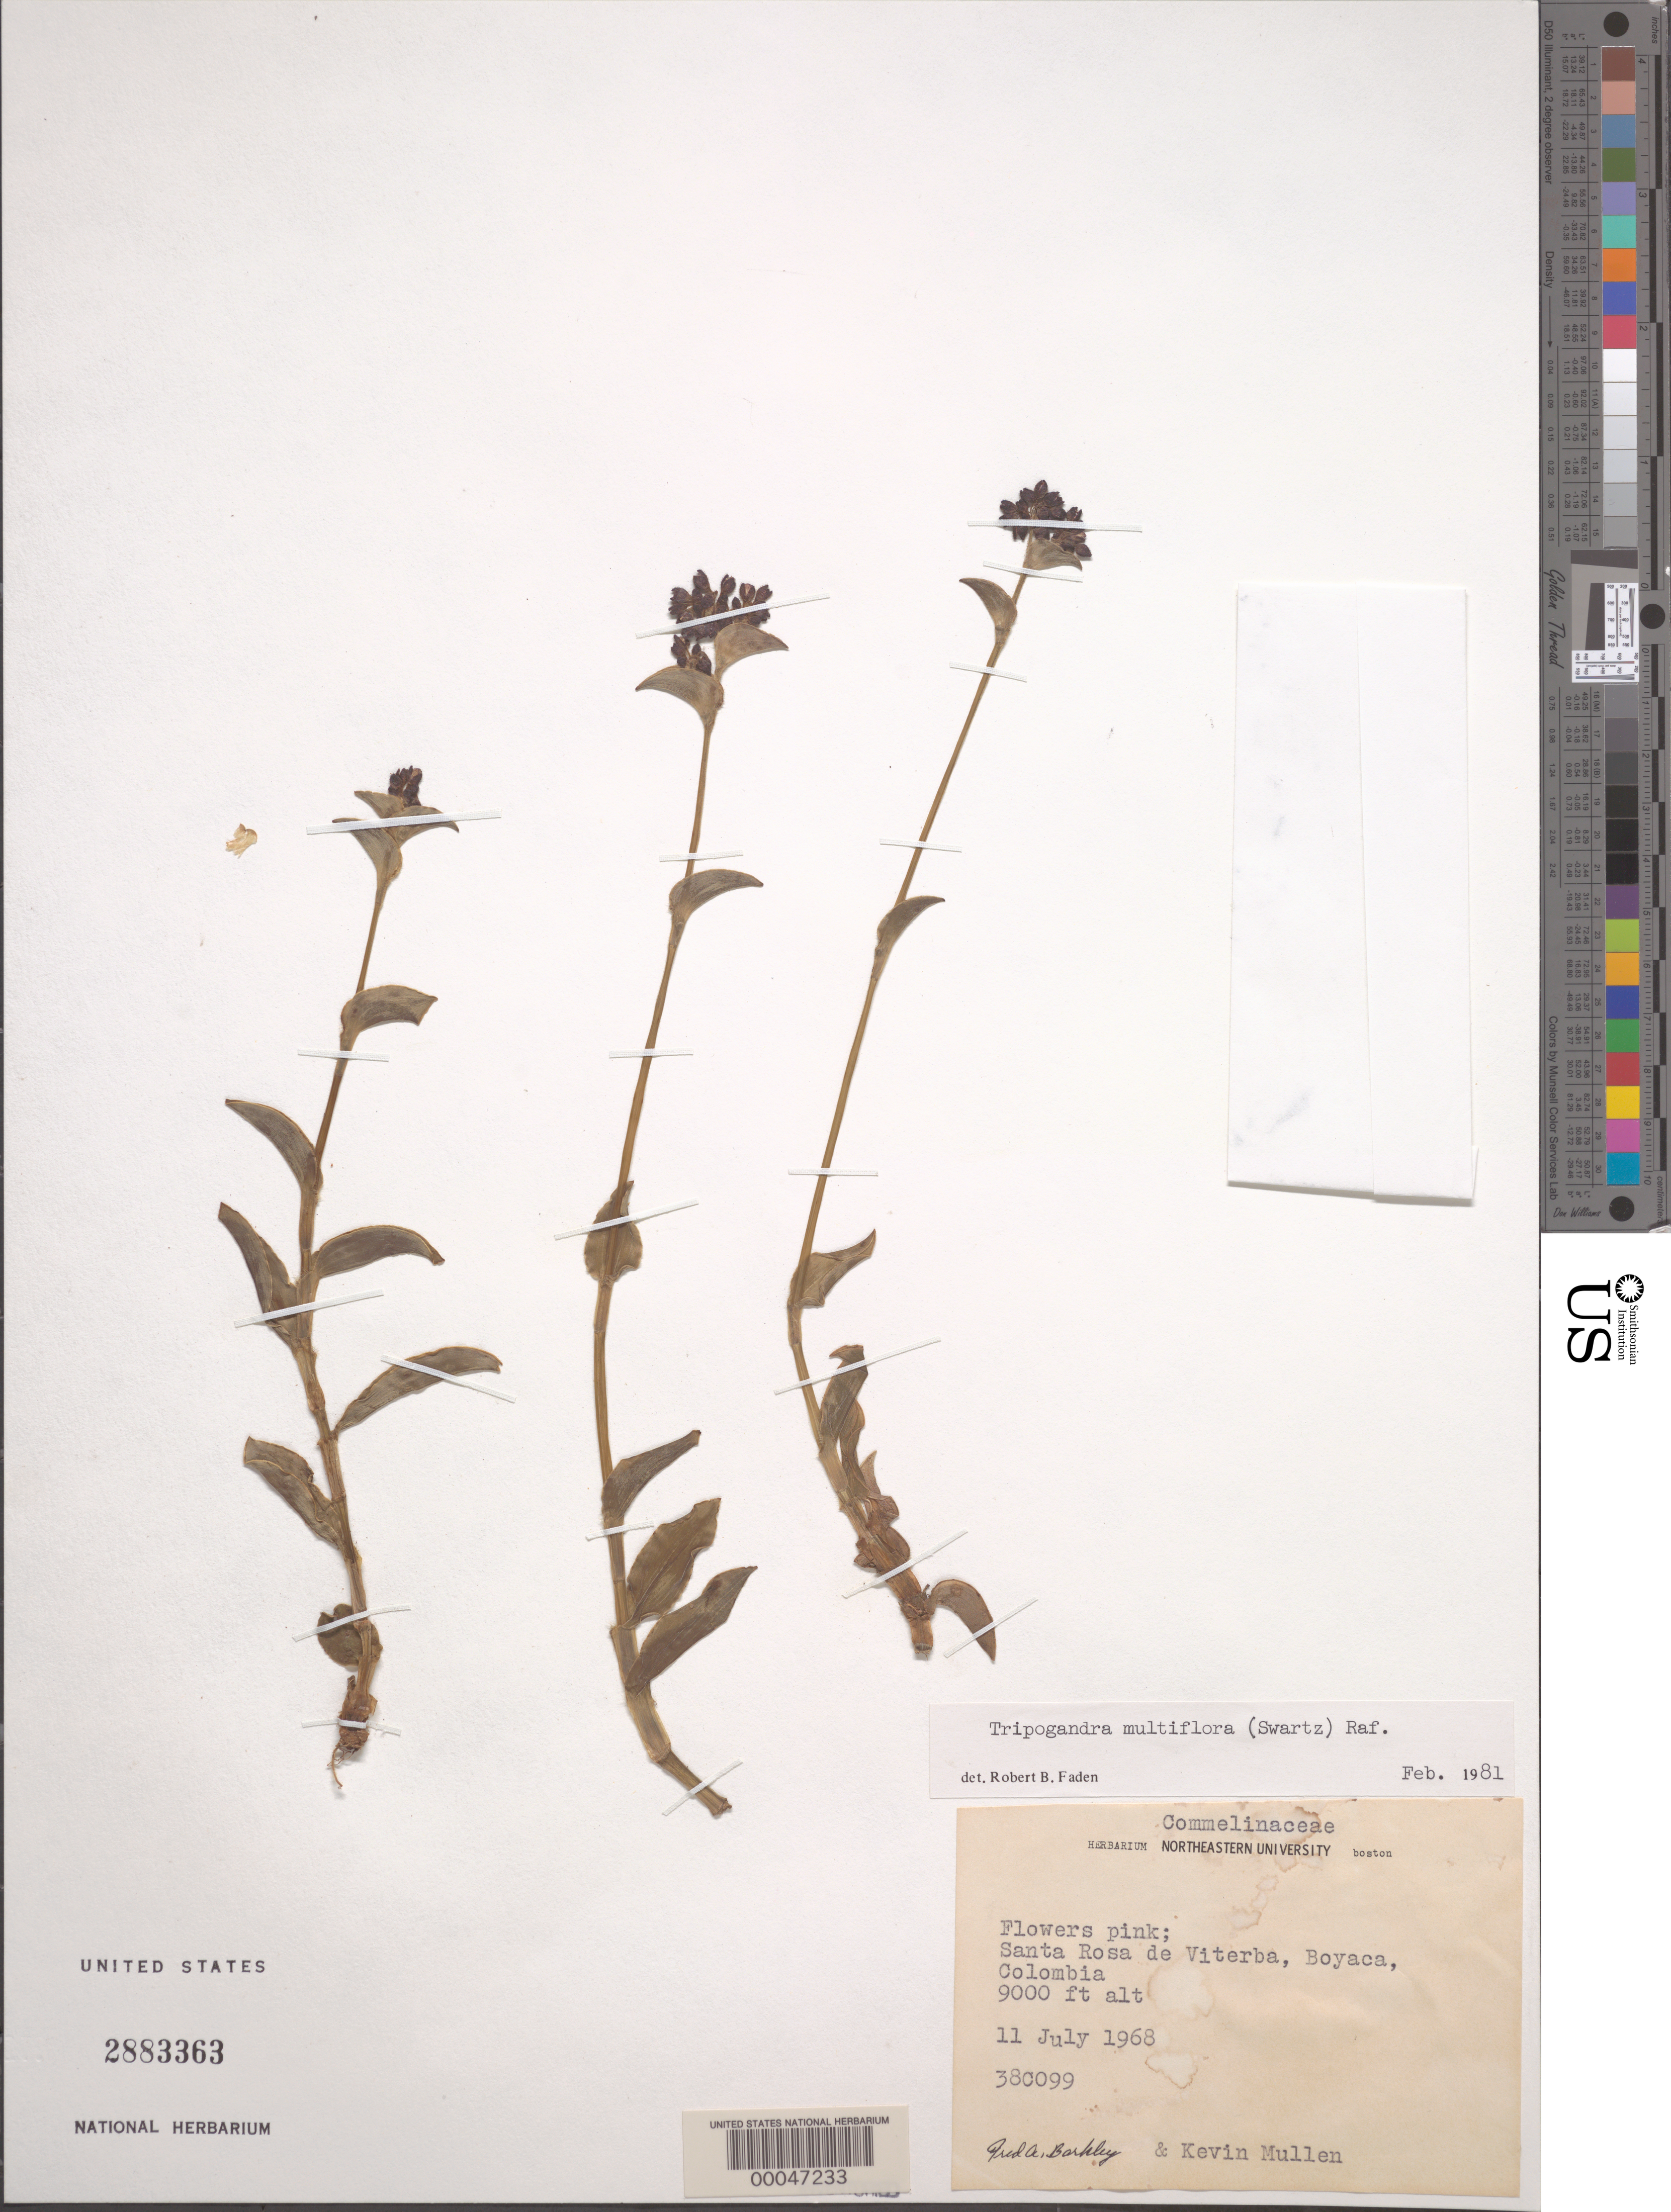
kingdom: Plantae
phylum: Tracheophyta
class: Liliopsida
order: Commelinales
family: Commelinaceae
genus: Tripogandra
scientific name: Tripogandra multiflora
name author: (Sw.) Raf.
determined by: Faden, Robert B., (US), Smithsonian Institution - National Museum of Natural History (UNITED STATES)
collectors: F. A. Barkley & K. Mullen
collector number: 38c099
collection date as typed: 11 Jul 1968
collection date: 1968-07-11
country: Colombia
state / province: Boyacá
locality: Santa Rosa de Viterba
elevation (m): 2745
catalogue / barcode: US 2883363